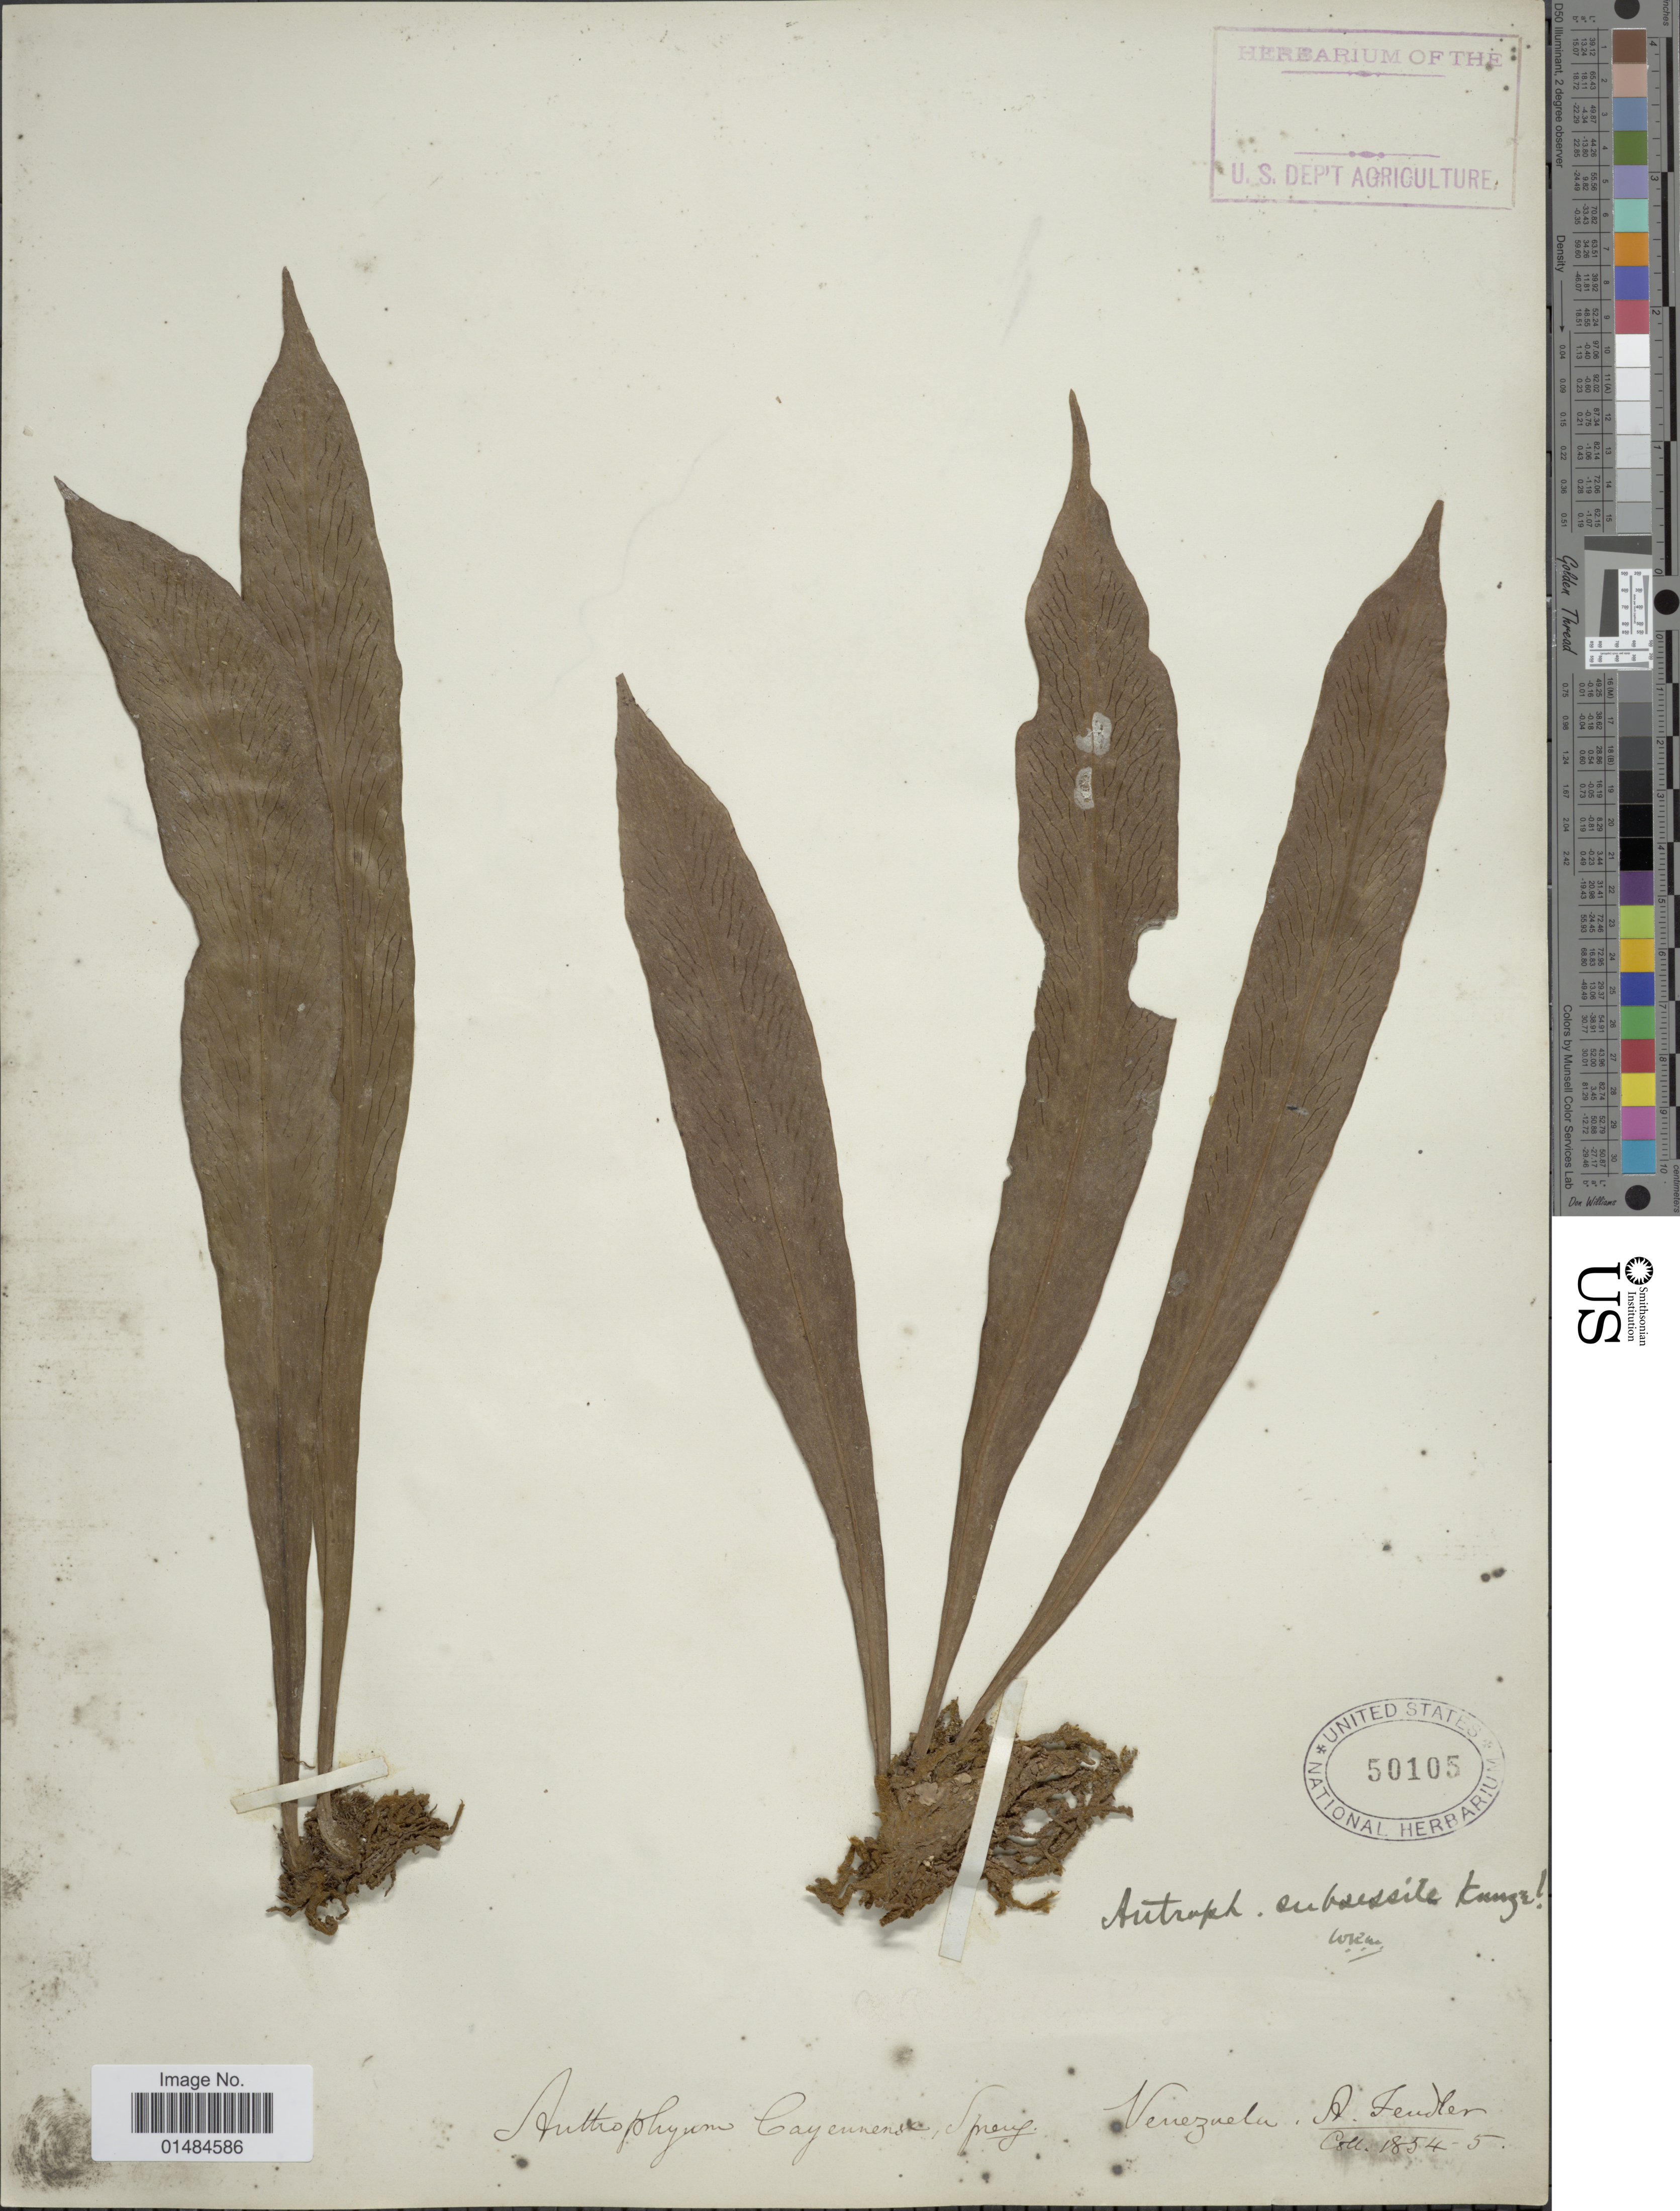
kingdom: Plantae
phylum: Tracheophyta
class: Polypodiopsida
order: Polypodiales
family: Pteridaceae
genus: Polytaenium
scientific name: Polytaenium cajenense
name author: (Desv.) Benedict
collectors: A. Fendler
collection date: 1854/1855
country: Venezuela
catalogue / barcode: US 50105